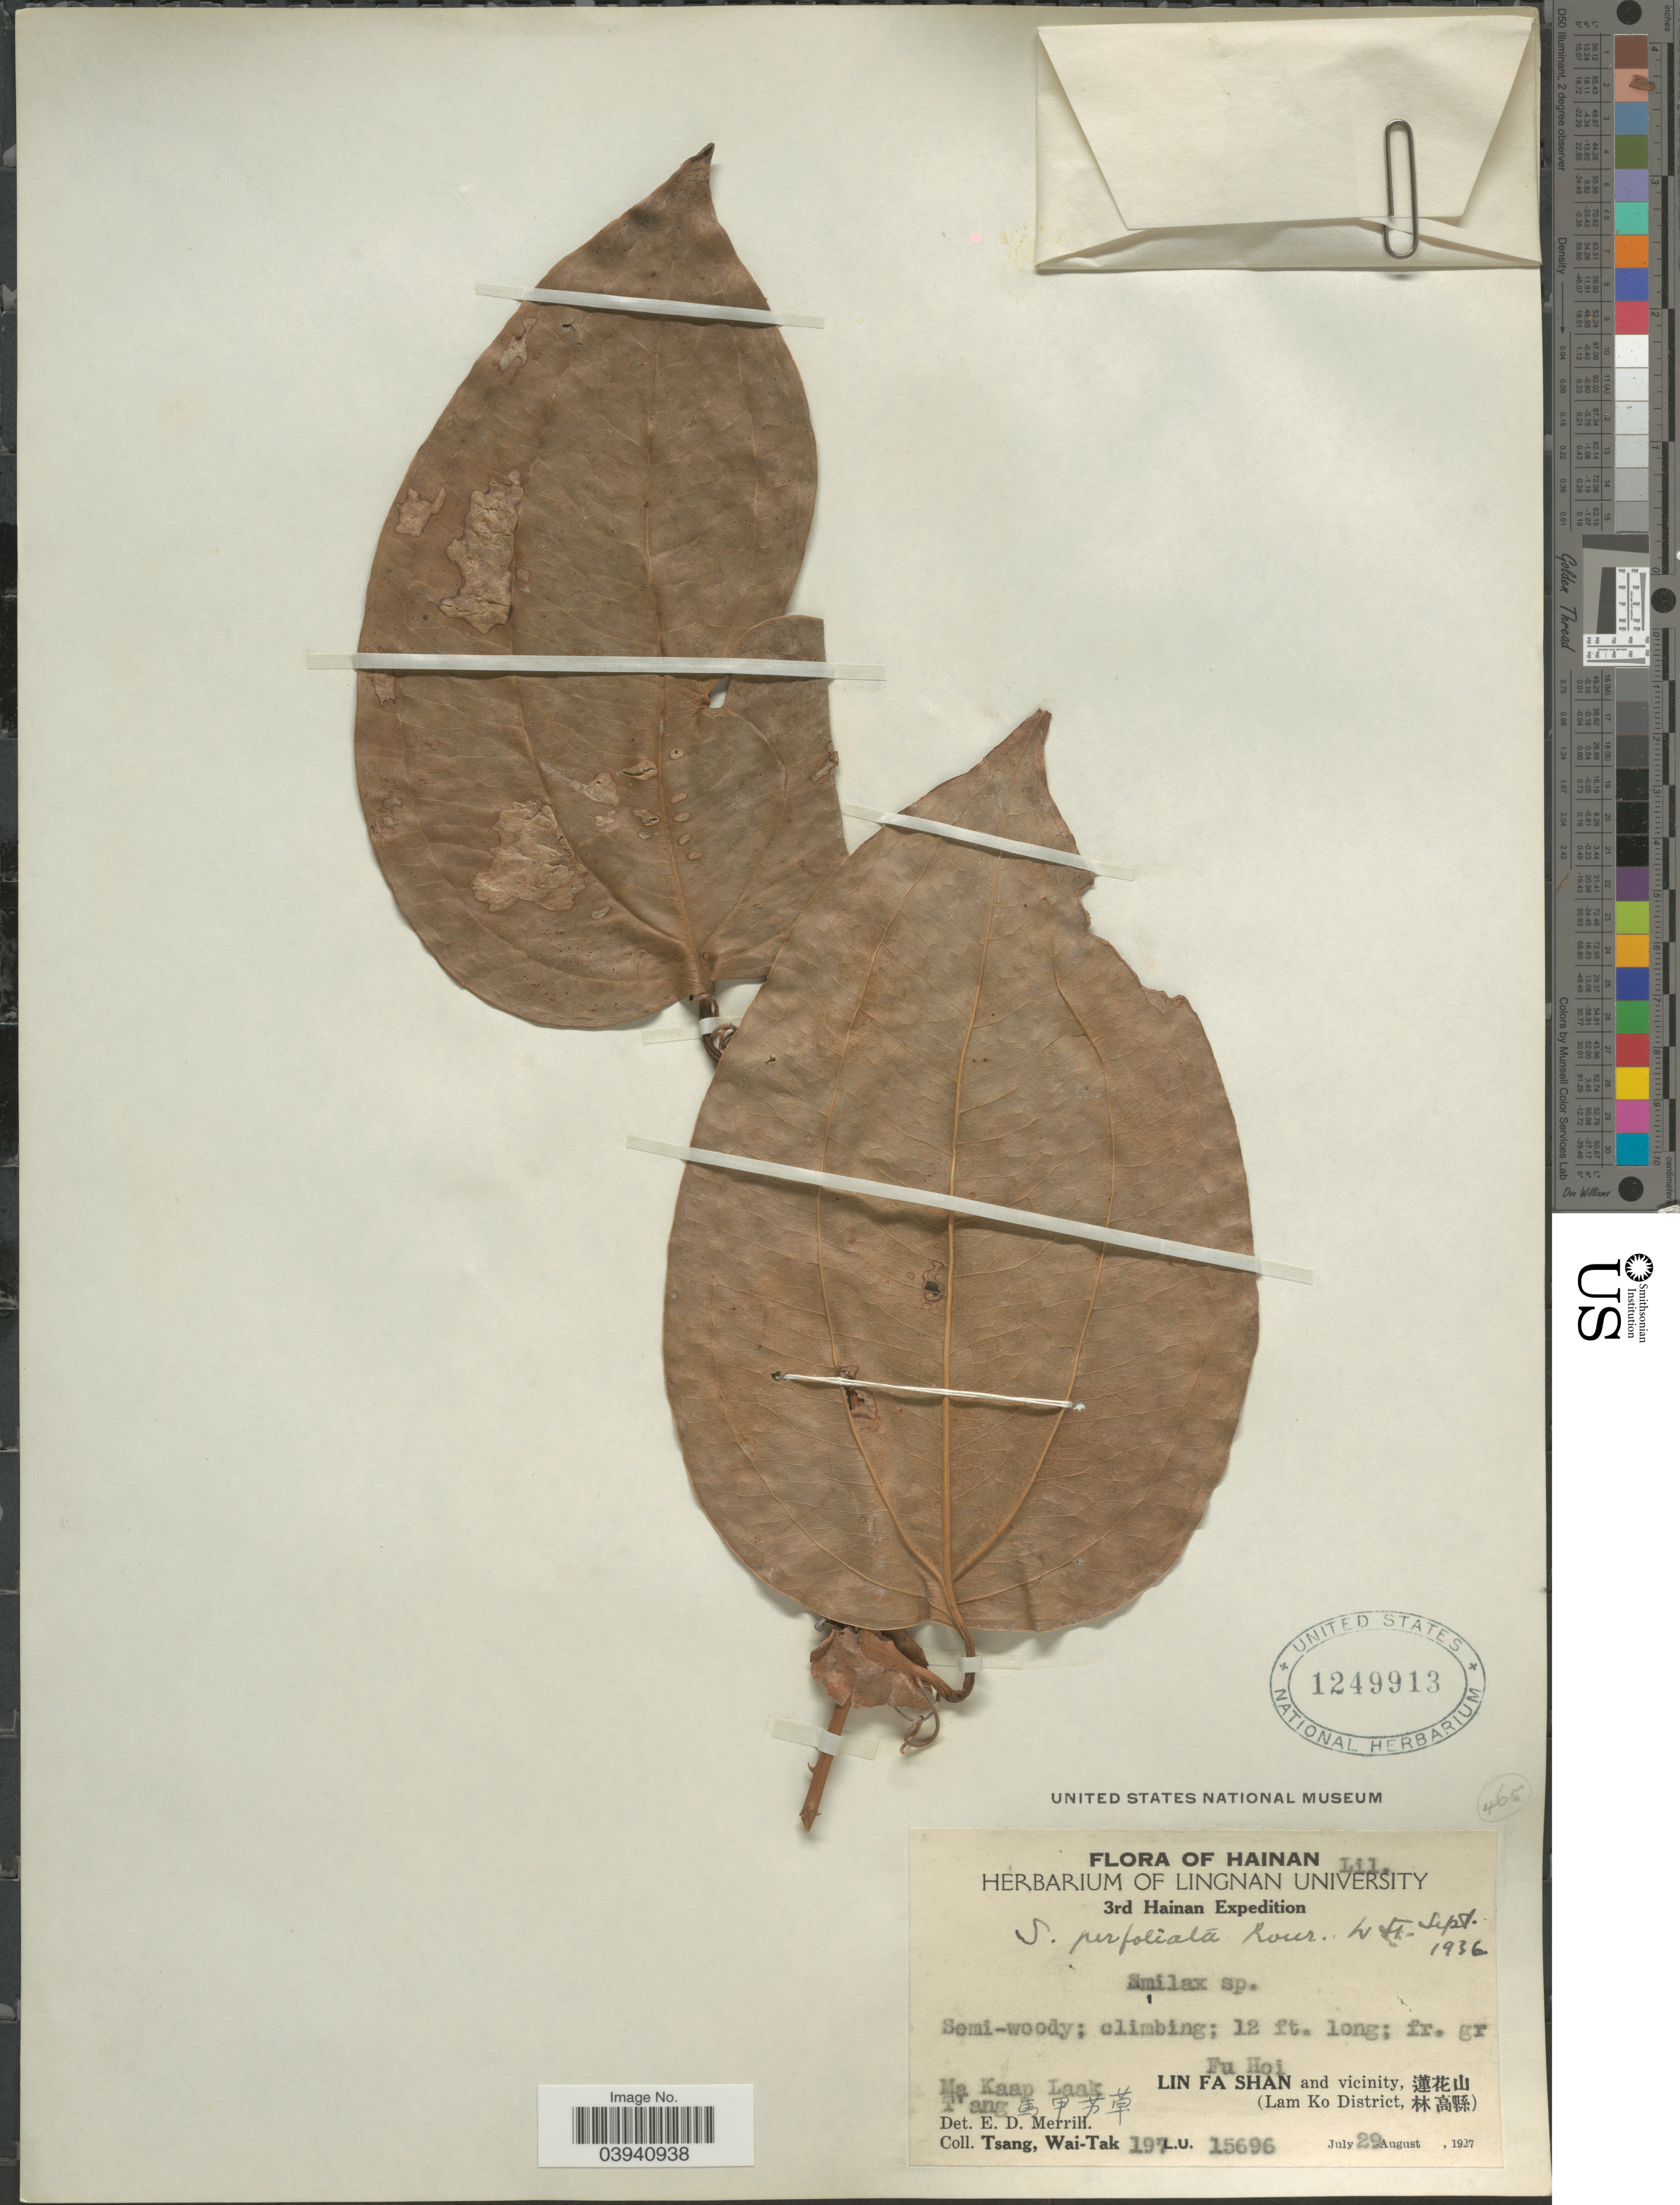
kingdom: Plantae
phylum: Tracheophyta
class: Liliopsida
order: Liliales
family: Smilacaceae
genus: Smilax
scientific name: Smilax perfoliata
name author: Lour.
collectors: W. T. Tsang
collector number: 197L.U.15696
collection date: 1927-07-29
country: China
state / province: Hainan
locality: Ma Kaap Laak T'ang . Lin Fa Shan and vicinity, (Lam Ko District.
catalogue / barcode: US 1249913